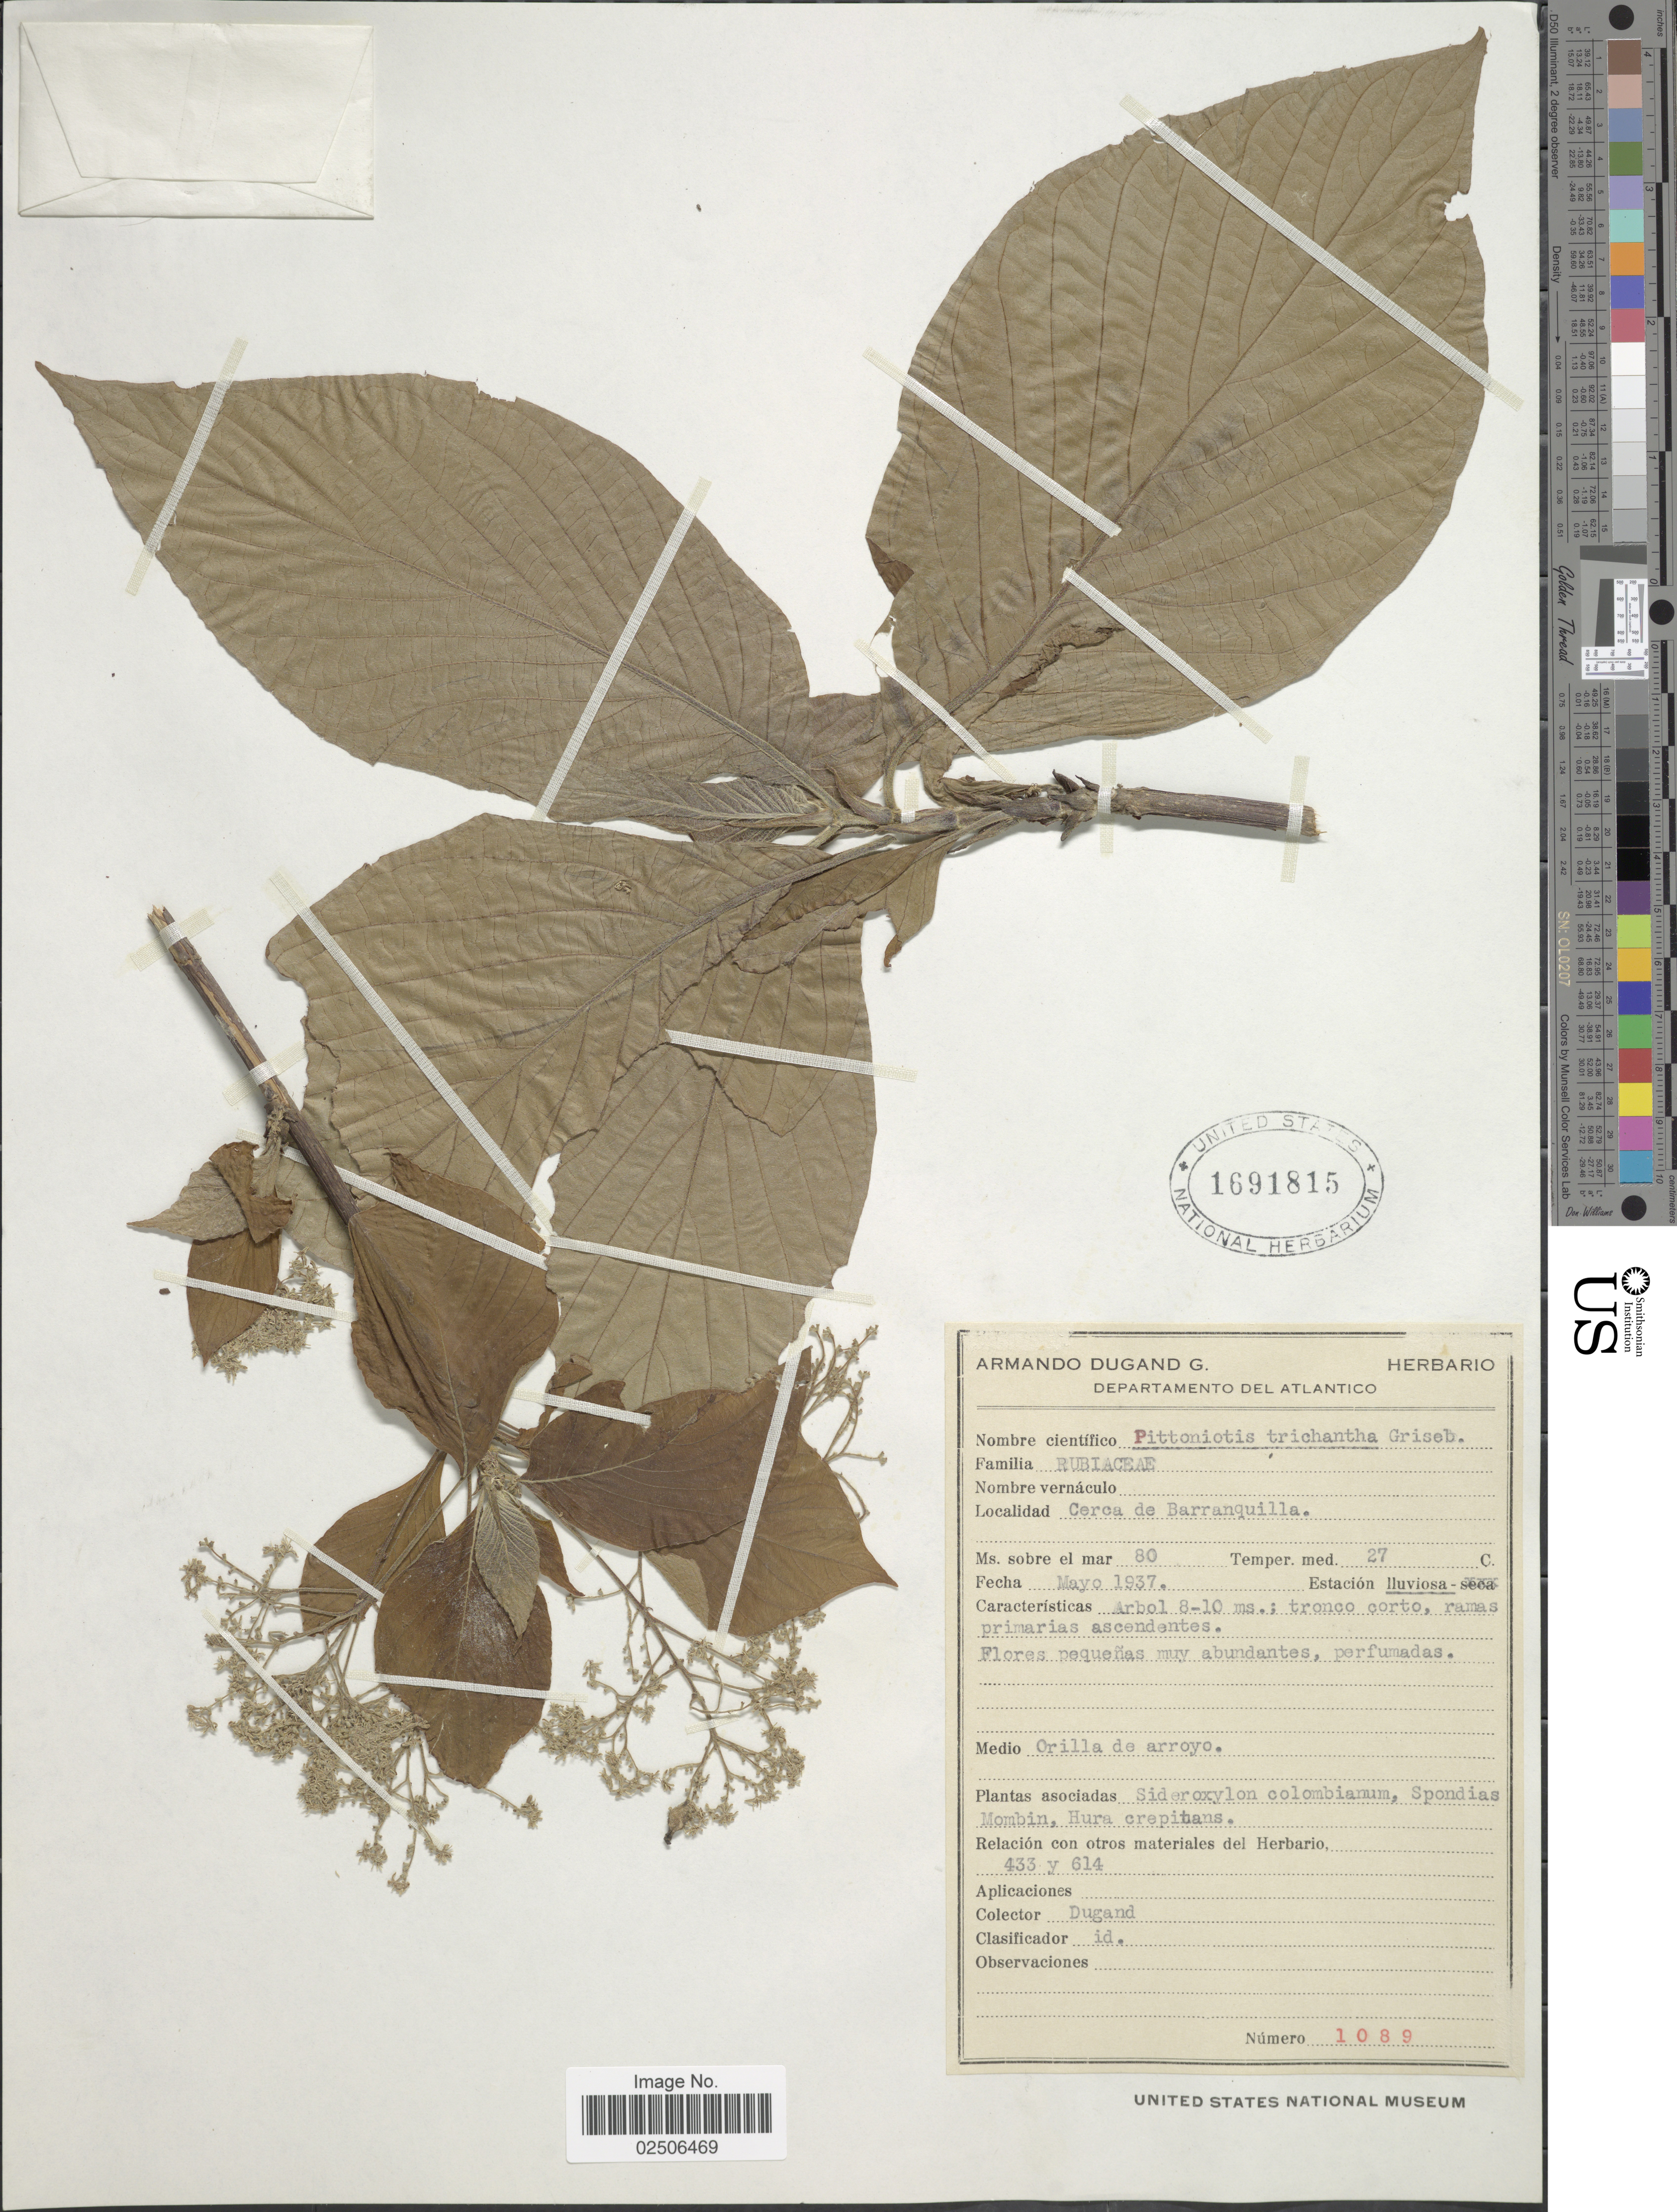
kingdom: Plantae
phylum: Tracheophyta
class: Magnoliopsida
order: Gentianales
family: Rubiaceae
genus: Pittoniotis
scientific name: Pittoniotis trichantha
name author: Griseb.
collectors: A. Dugand G.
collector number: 1089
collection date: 1937-05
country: Colombia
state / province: Atlántico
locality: Orilla de arroyo, Cerca de Barranquilla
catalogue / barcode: US 1691815